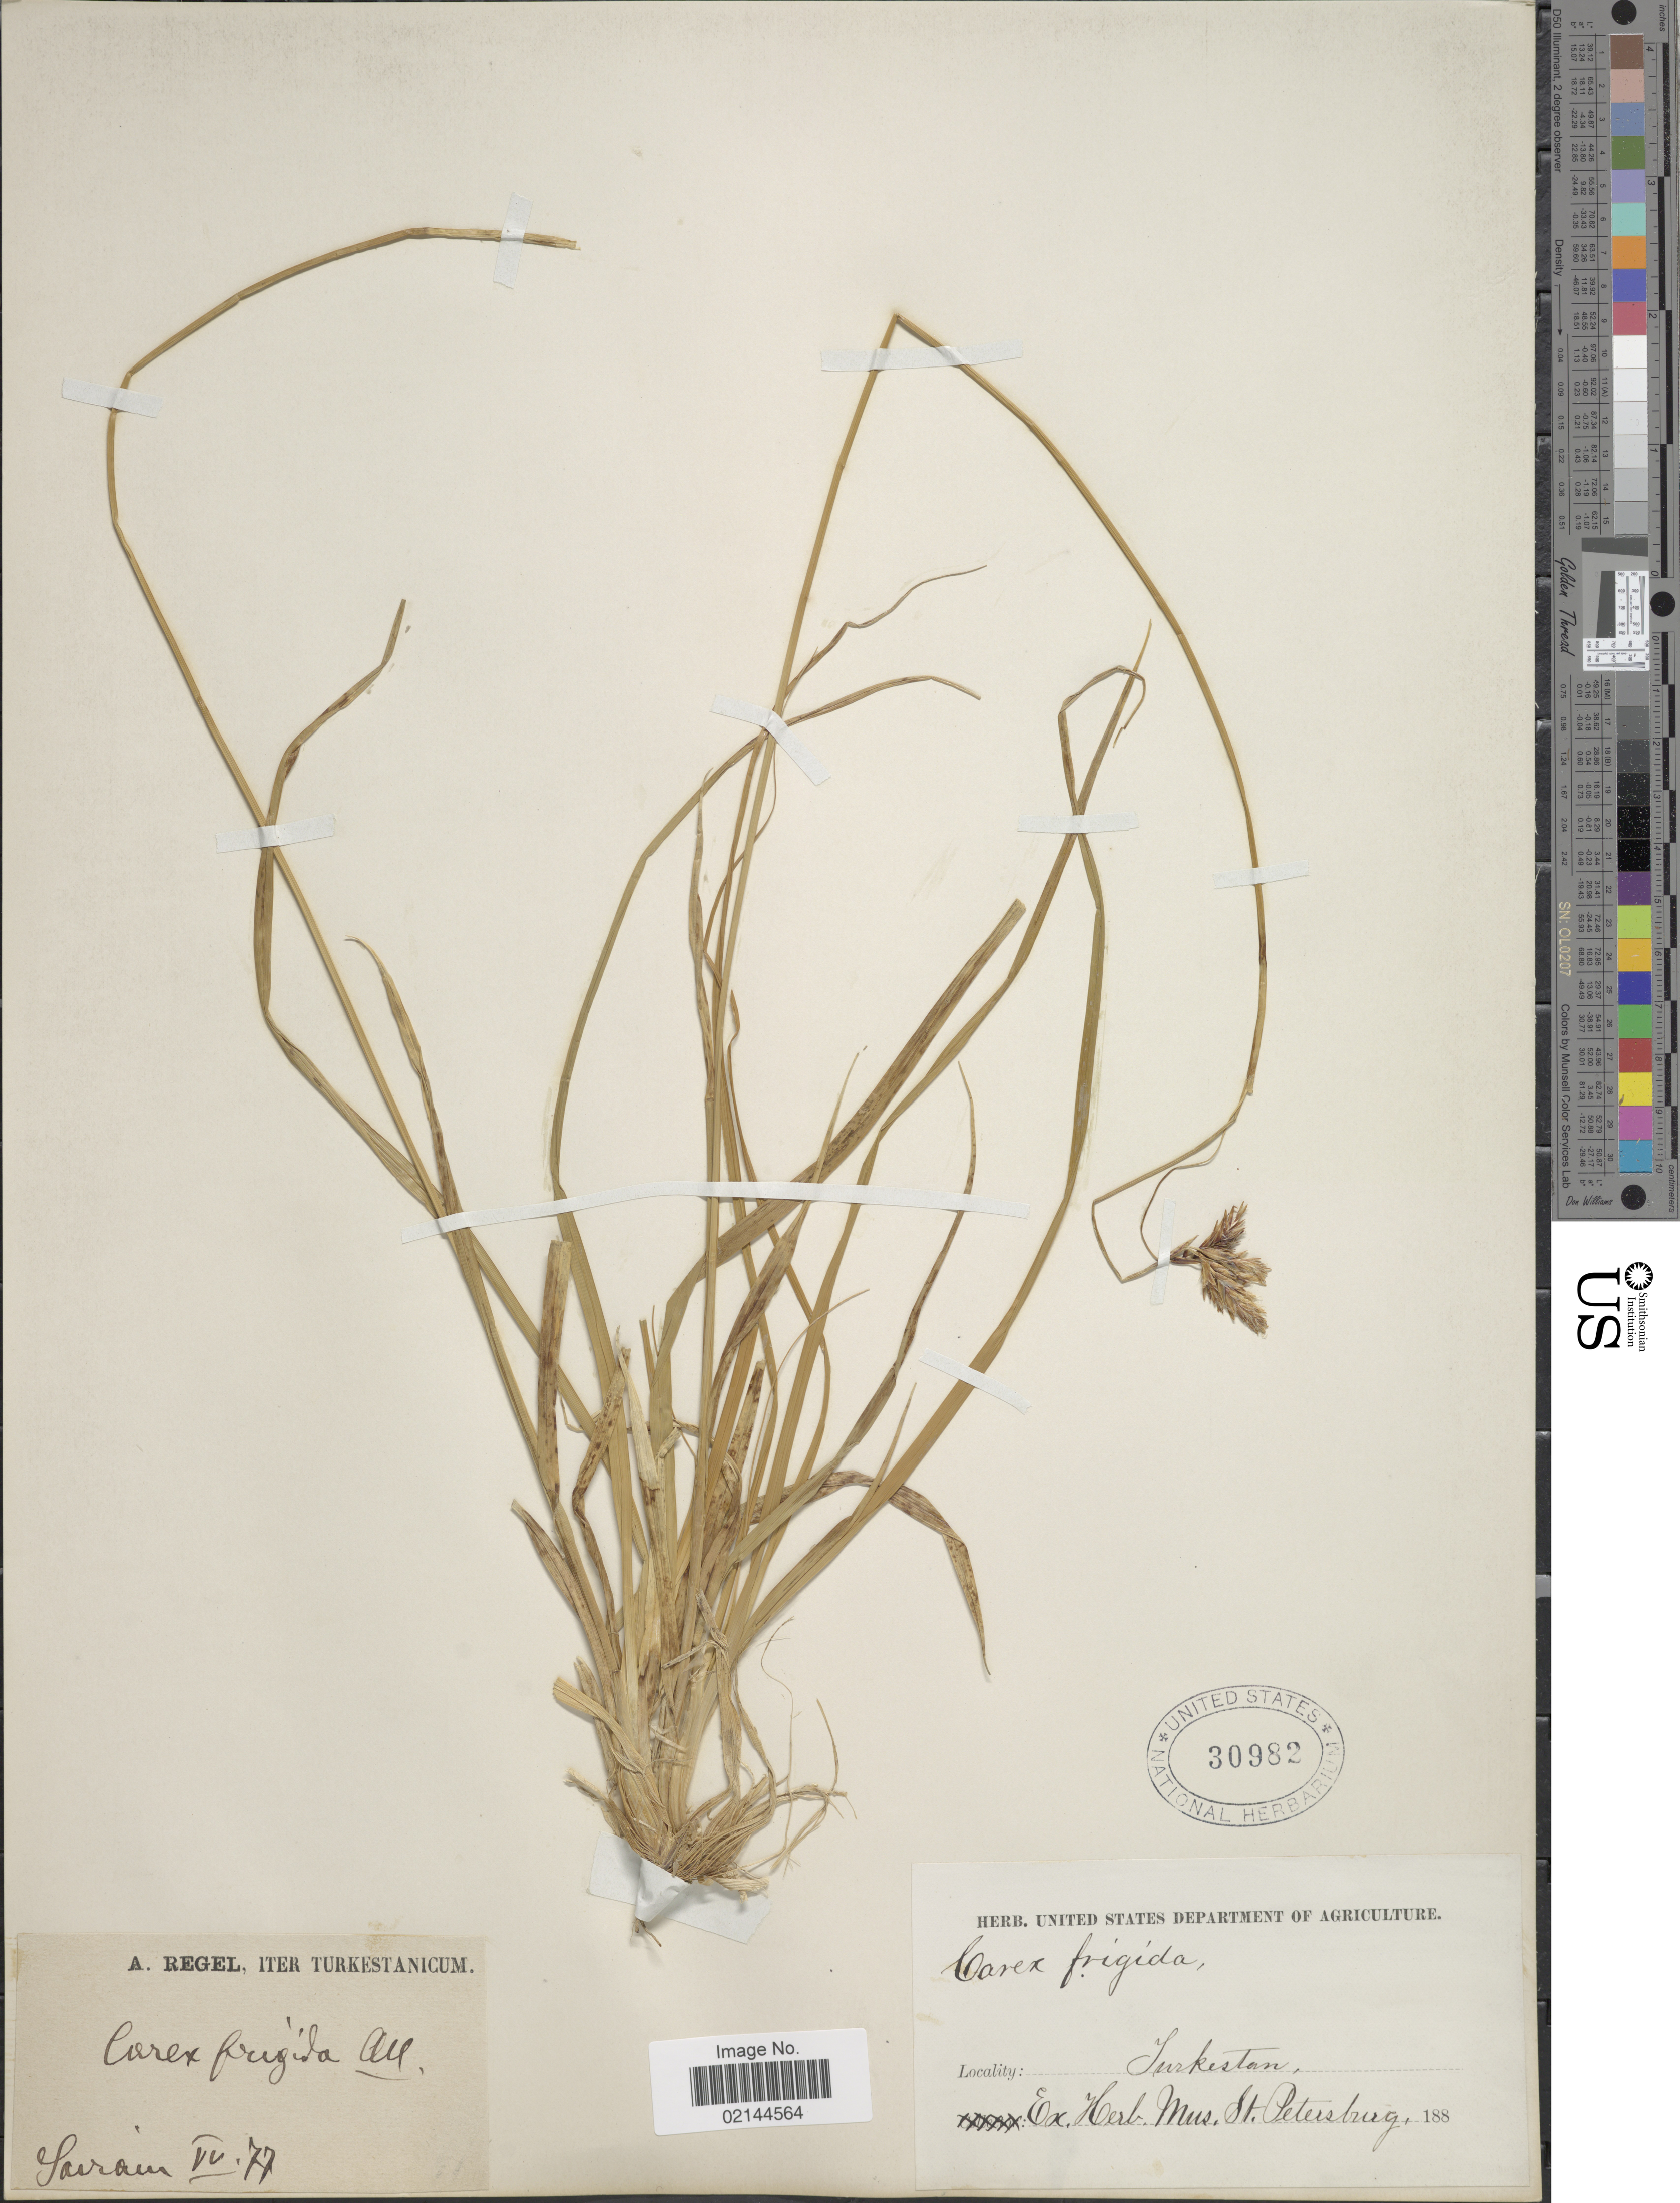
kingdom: Plantae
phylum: Tracheophyta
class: Liliopsida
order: Poales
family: Cyperaceae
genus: Carex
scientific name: Carex frigida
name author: All.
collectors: ex herb. Mus. St. Petersburg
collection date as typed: Transcribed d/m/y: /6/77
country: Kazakhstan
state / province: Turkistan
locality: Turkestan, Sairam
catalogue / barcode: US 30982